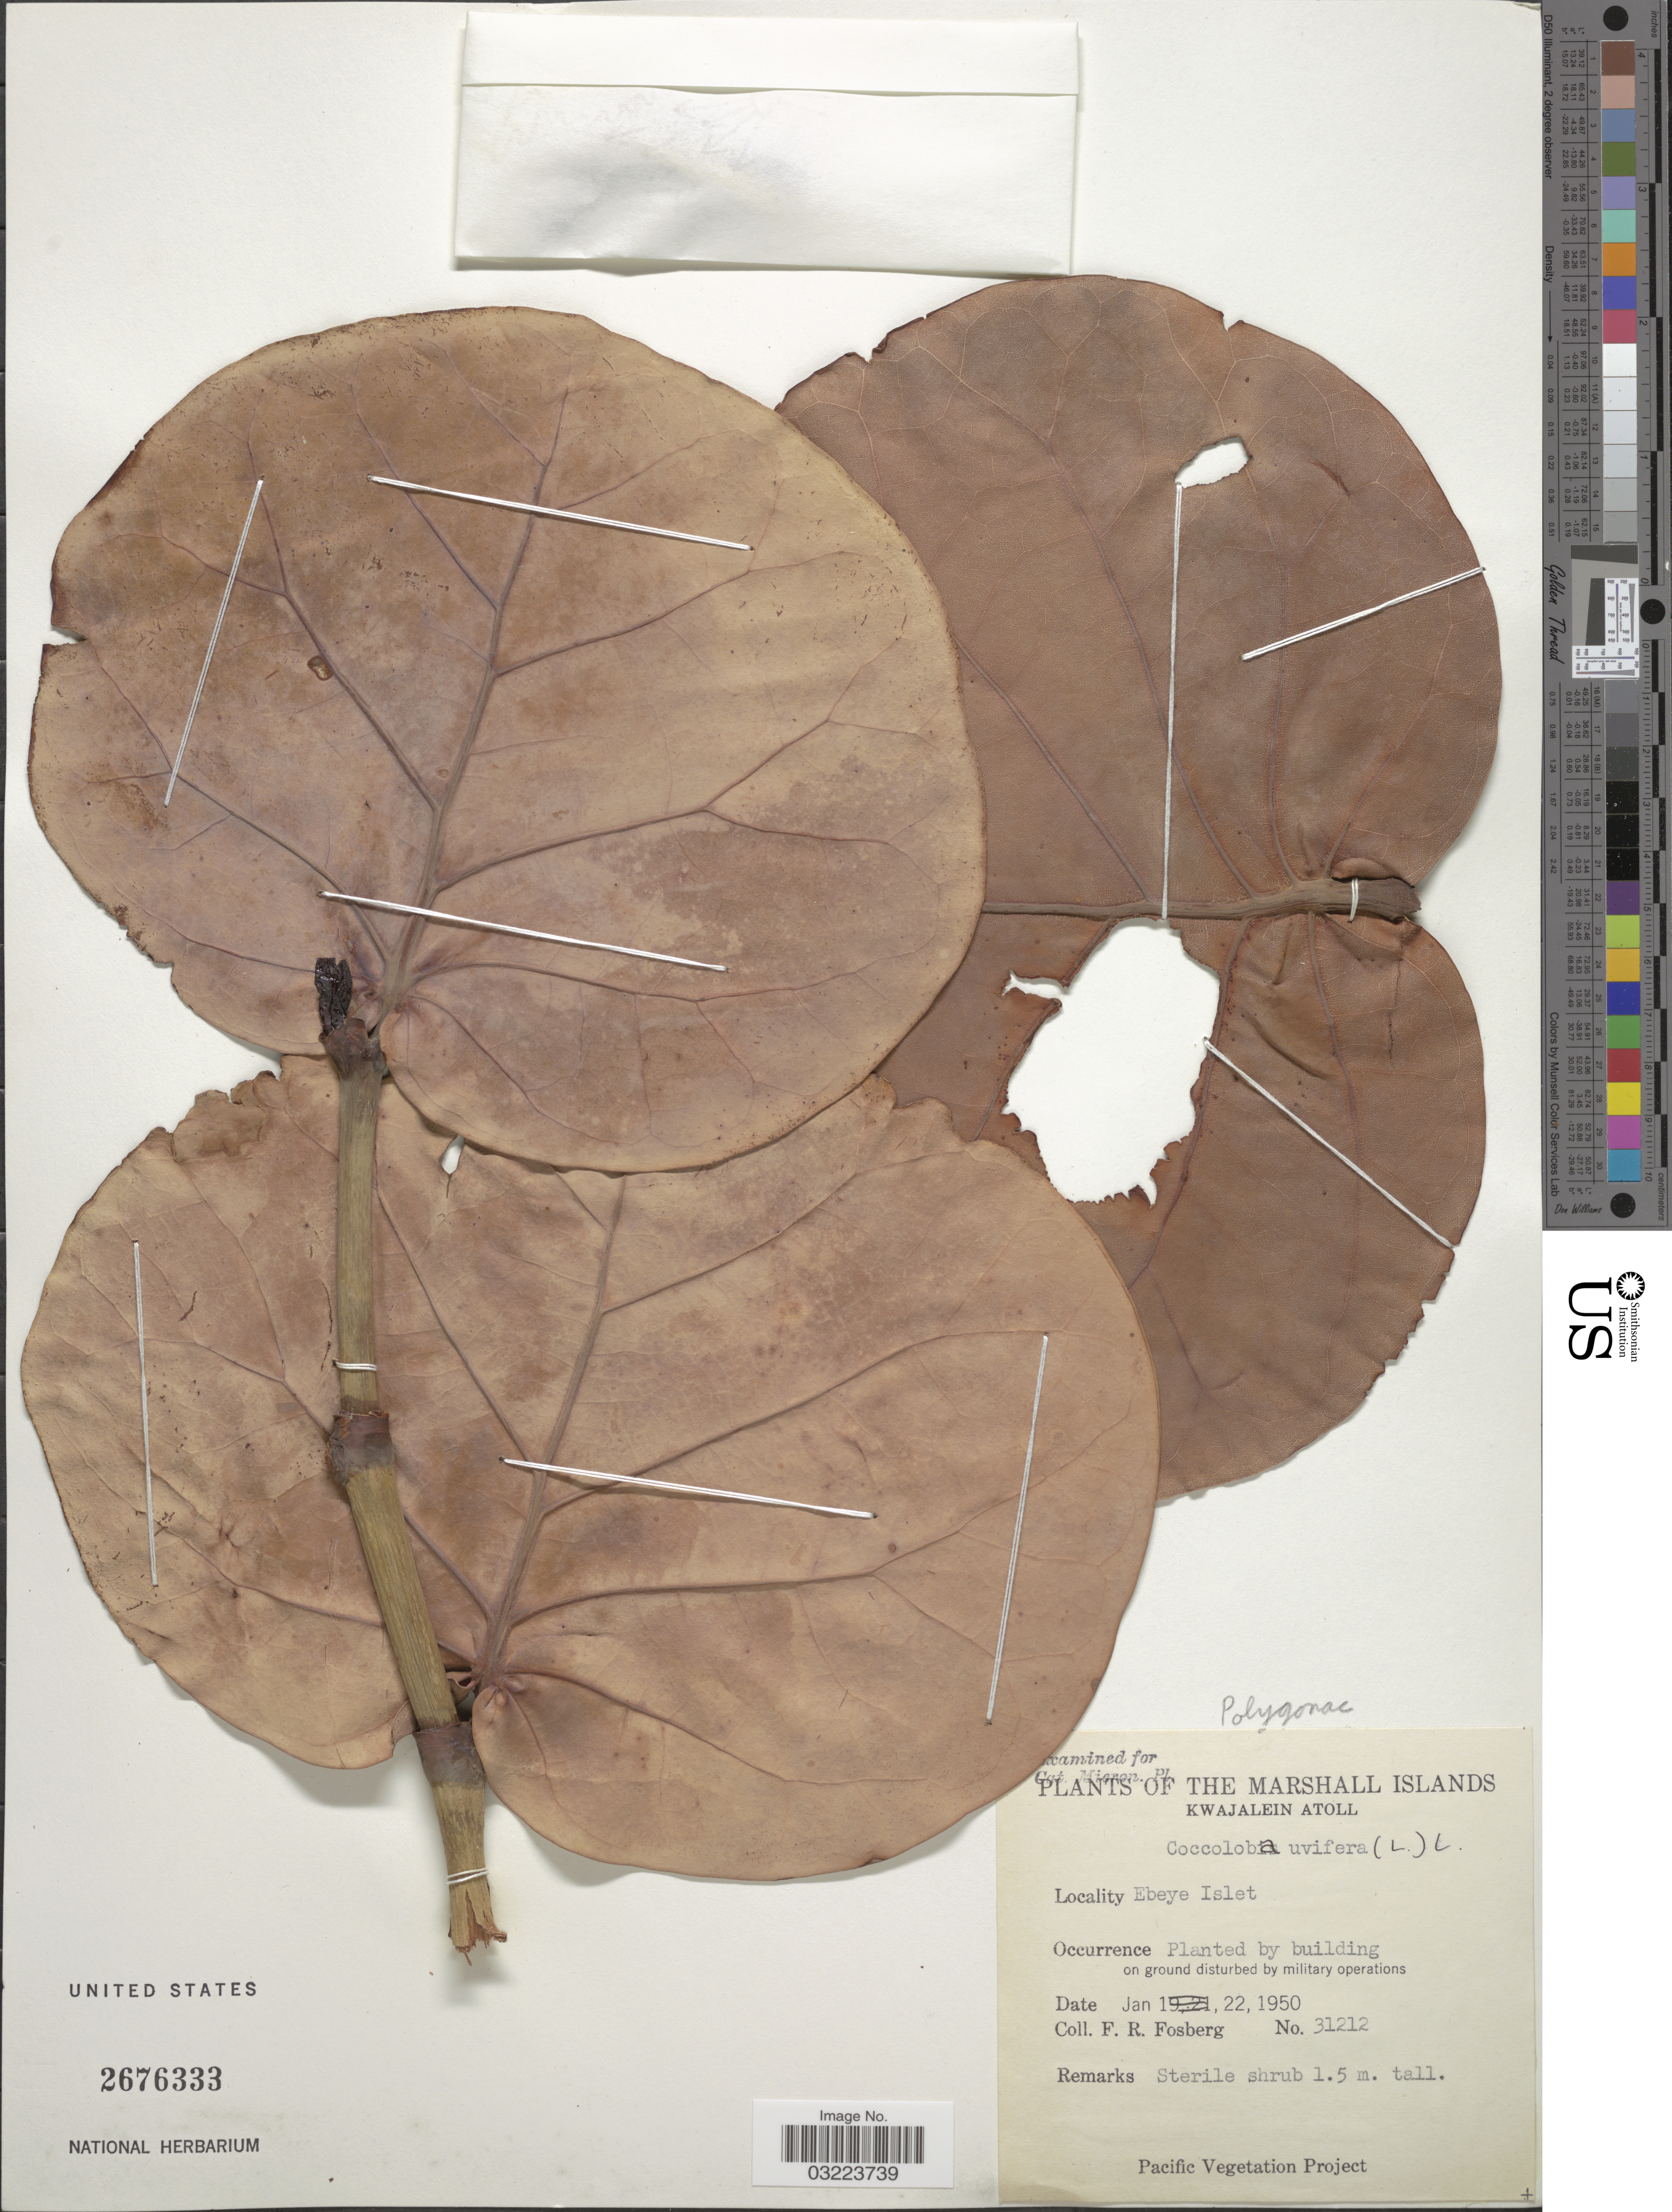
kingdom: Plantae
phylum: Tracheophyta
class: Magnoliopsida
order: Caryophyllales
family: Polygonaceae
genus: Coccoloba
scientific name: Coccoloba uvifera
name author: L.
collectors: F. R. Fosberg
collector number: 31212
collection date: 1950-01-22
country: Marshall Islands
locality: Marshall Islands. Kwajalein Atoll. Ebeye Islet.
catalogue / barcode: US 2676333